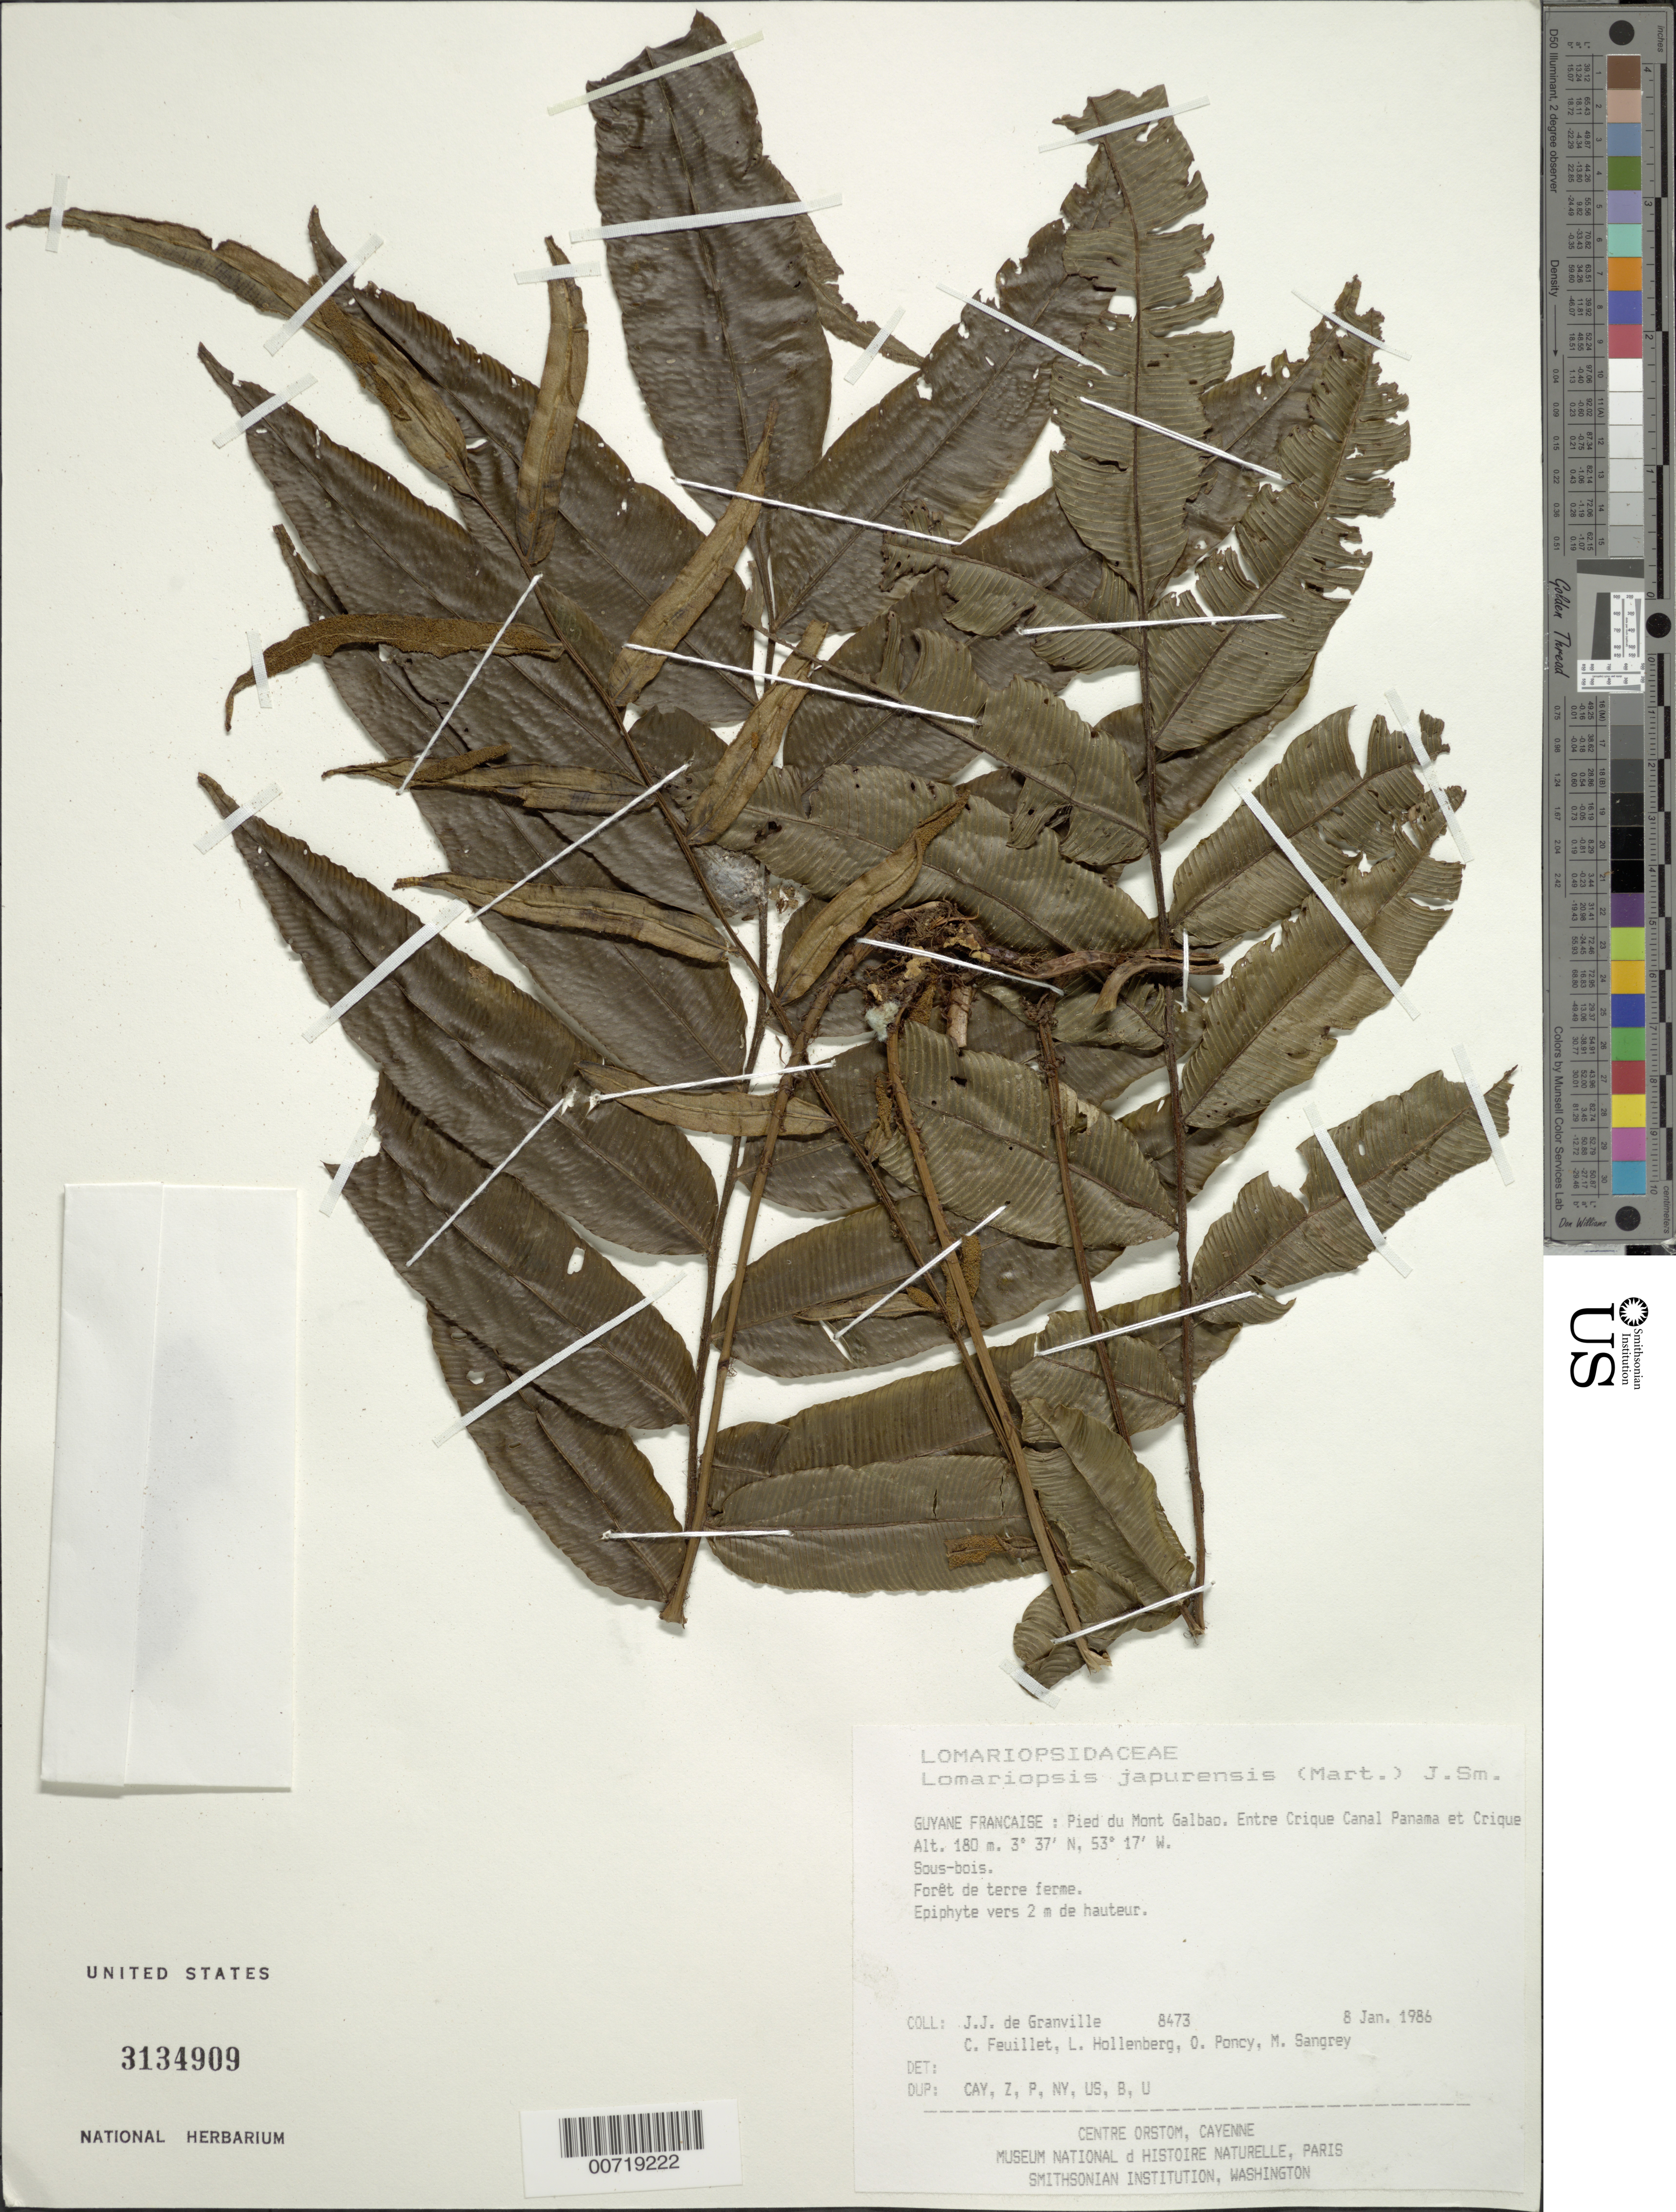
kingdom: Plantae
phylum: Tracheophyta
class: Polypodiopsida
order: Polypodiales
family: Lomariopsidaceae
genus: Lomariopsis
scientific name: Lomariopsis japurensis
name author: (Mart.) J. Sm.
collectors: J.-J. de Granville, C. Feuillet, L. Hollenberg, O. Poncy & M. S. Sangrey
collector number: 8473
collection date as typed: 8-Jan-86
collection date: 1986-01-08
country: French Guiana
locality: Pied du Mont Galbao. Entre Crique Canal Panama et Crique Mana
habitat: Sous-bois; forêt de terre ferme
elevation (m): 180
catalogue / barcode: US 3134909